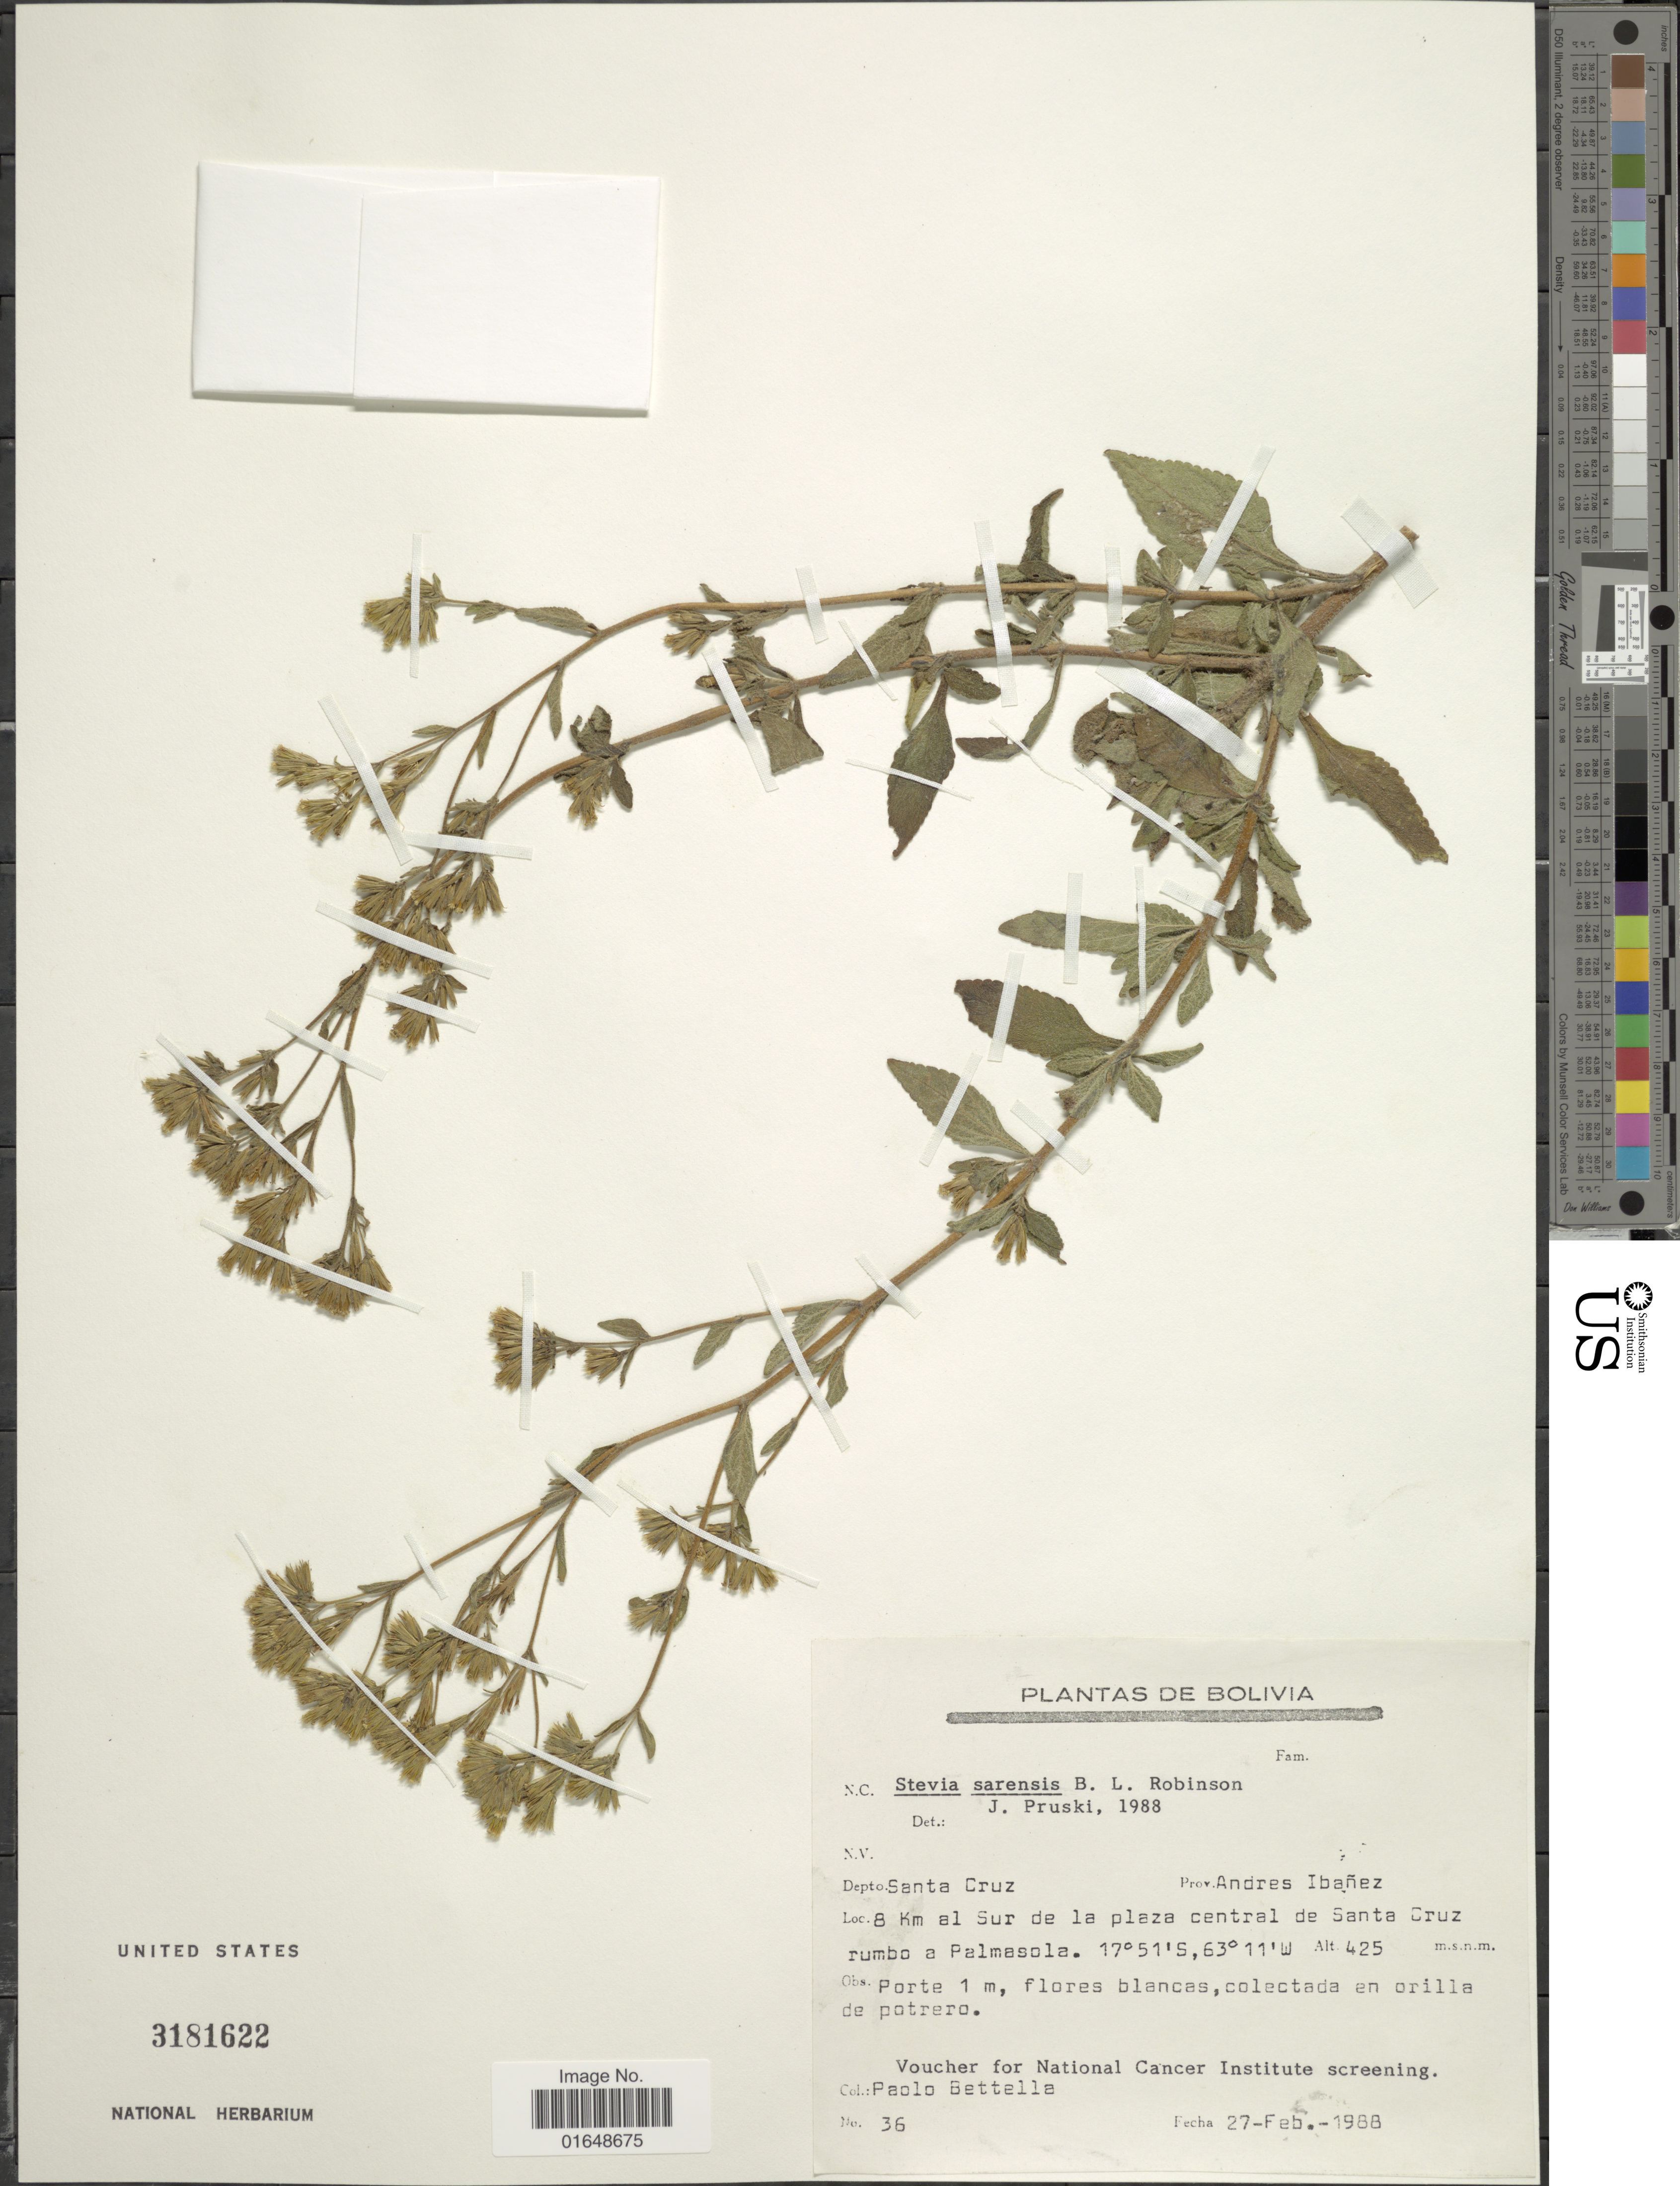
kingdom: Plantae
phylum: Tracheophyta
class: Magnoliopsida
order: Asterales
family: Asteraceae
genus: Stevia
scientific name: Stevia sarensis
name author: B.L. Rob.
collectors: P. Bettella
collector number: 36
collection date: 1988-02-27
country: Bolivia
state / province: Santa Cruz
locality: Depto. Santa Cruz. Prov. Andres Ibañez. 8 Km al Sur de la plaza central de Santa Cruz rumbo a Palmasola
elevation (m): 425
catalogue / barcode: US 3181622